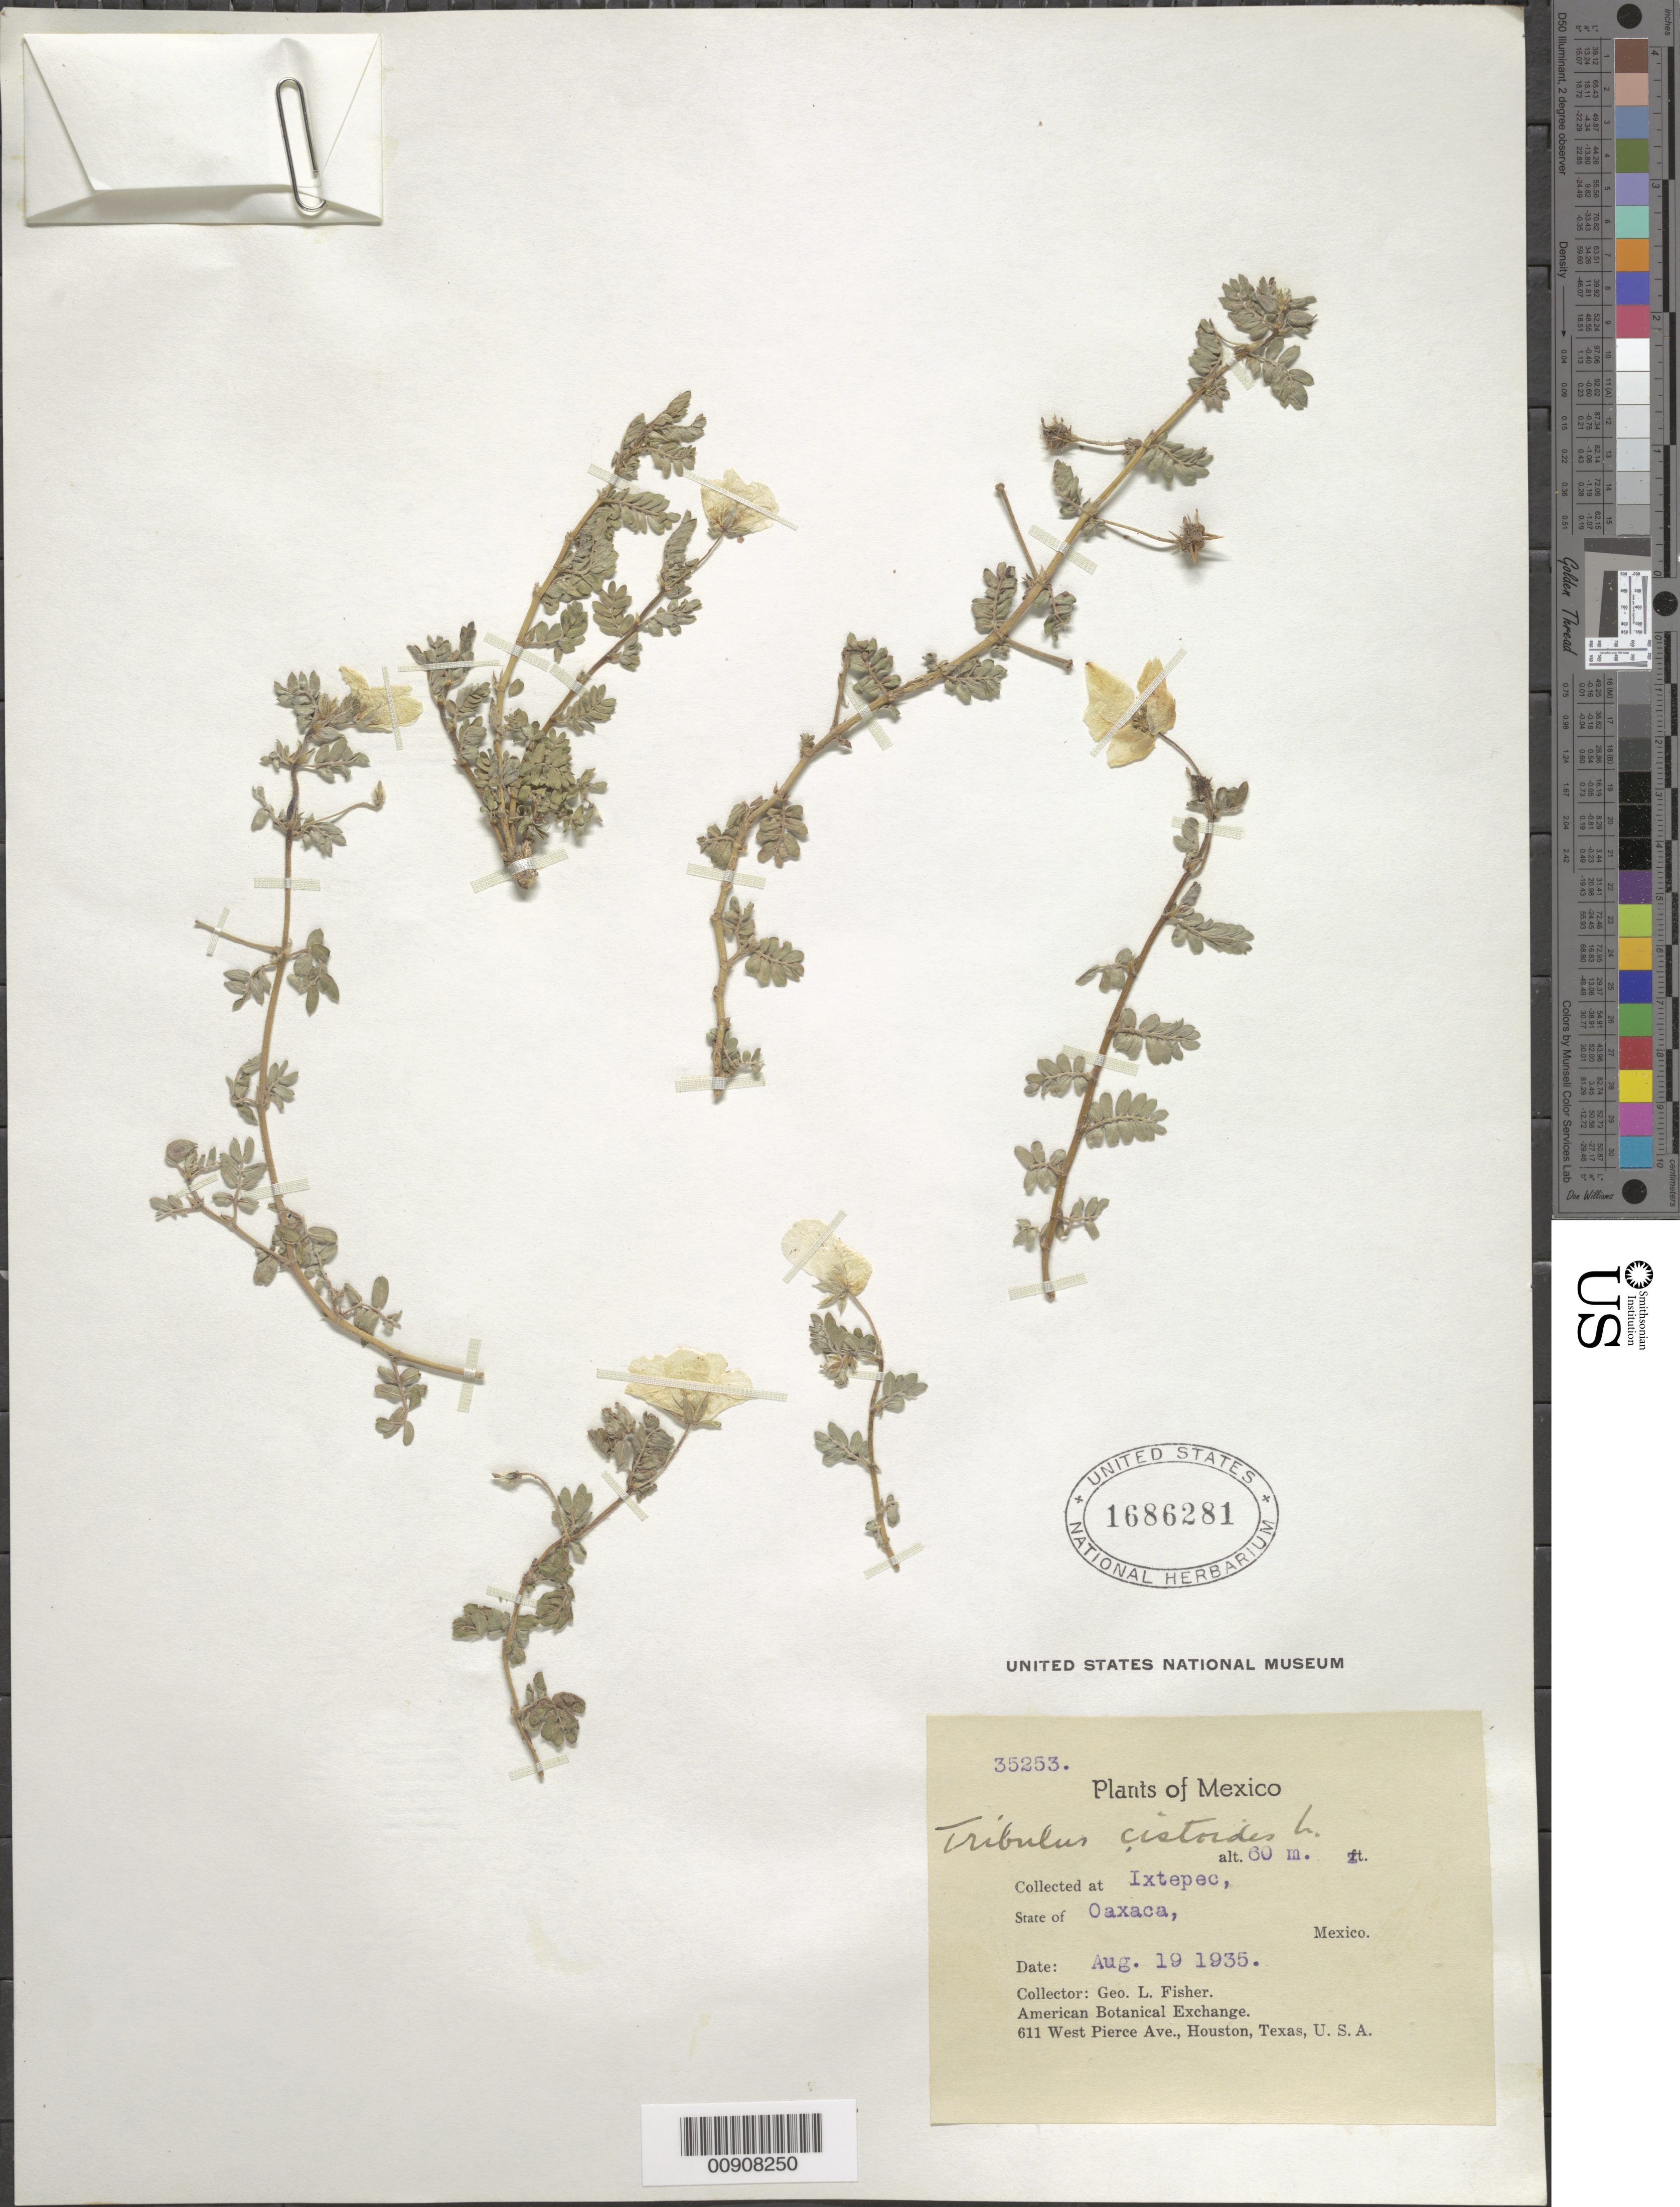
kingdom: Plantae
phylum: Tracheophyta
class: Magnoliopsida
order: Zygophyllales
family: Zygophyllaceae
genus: Tribulus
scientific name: Tribulus cistoides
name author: L.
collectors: G. L. Fisher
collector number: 35253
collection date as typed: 19 Aug 1935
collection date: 1935-08-19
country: Mexico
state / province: Oaxaca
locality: Ixtepec, State of Oaxaca.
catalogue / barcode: US 1686281